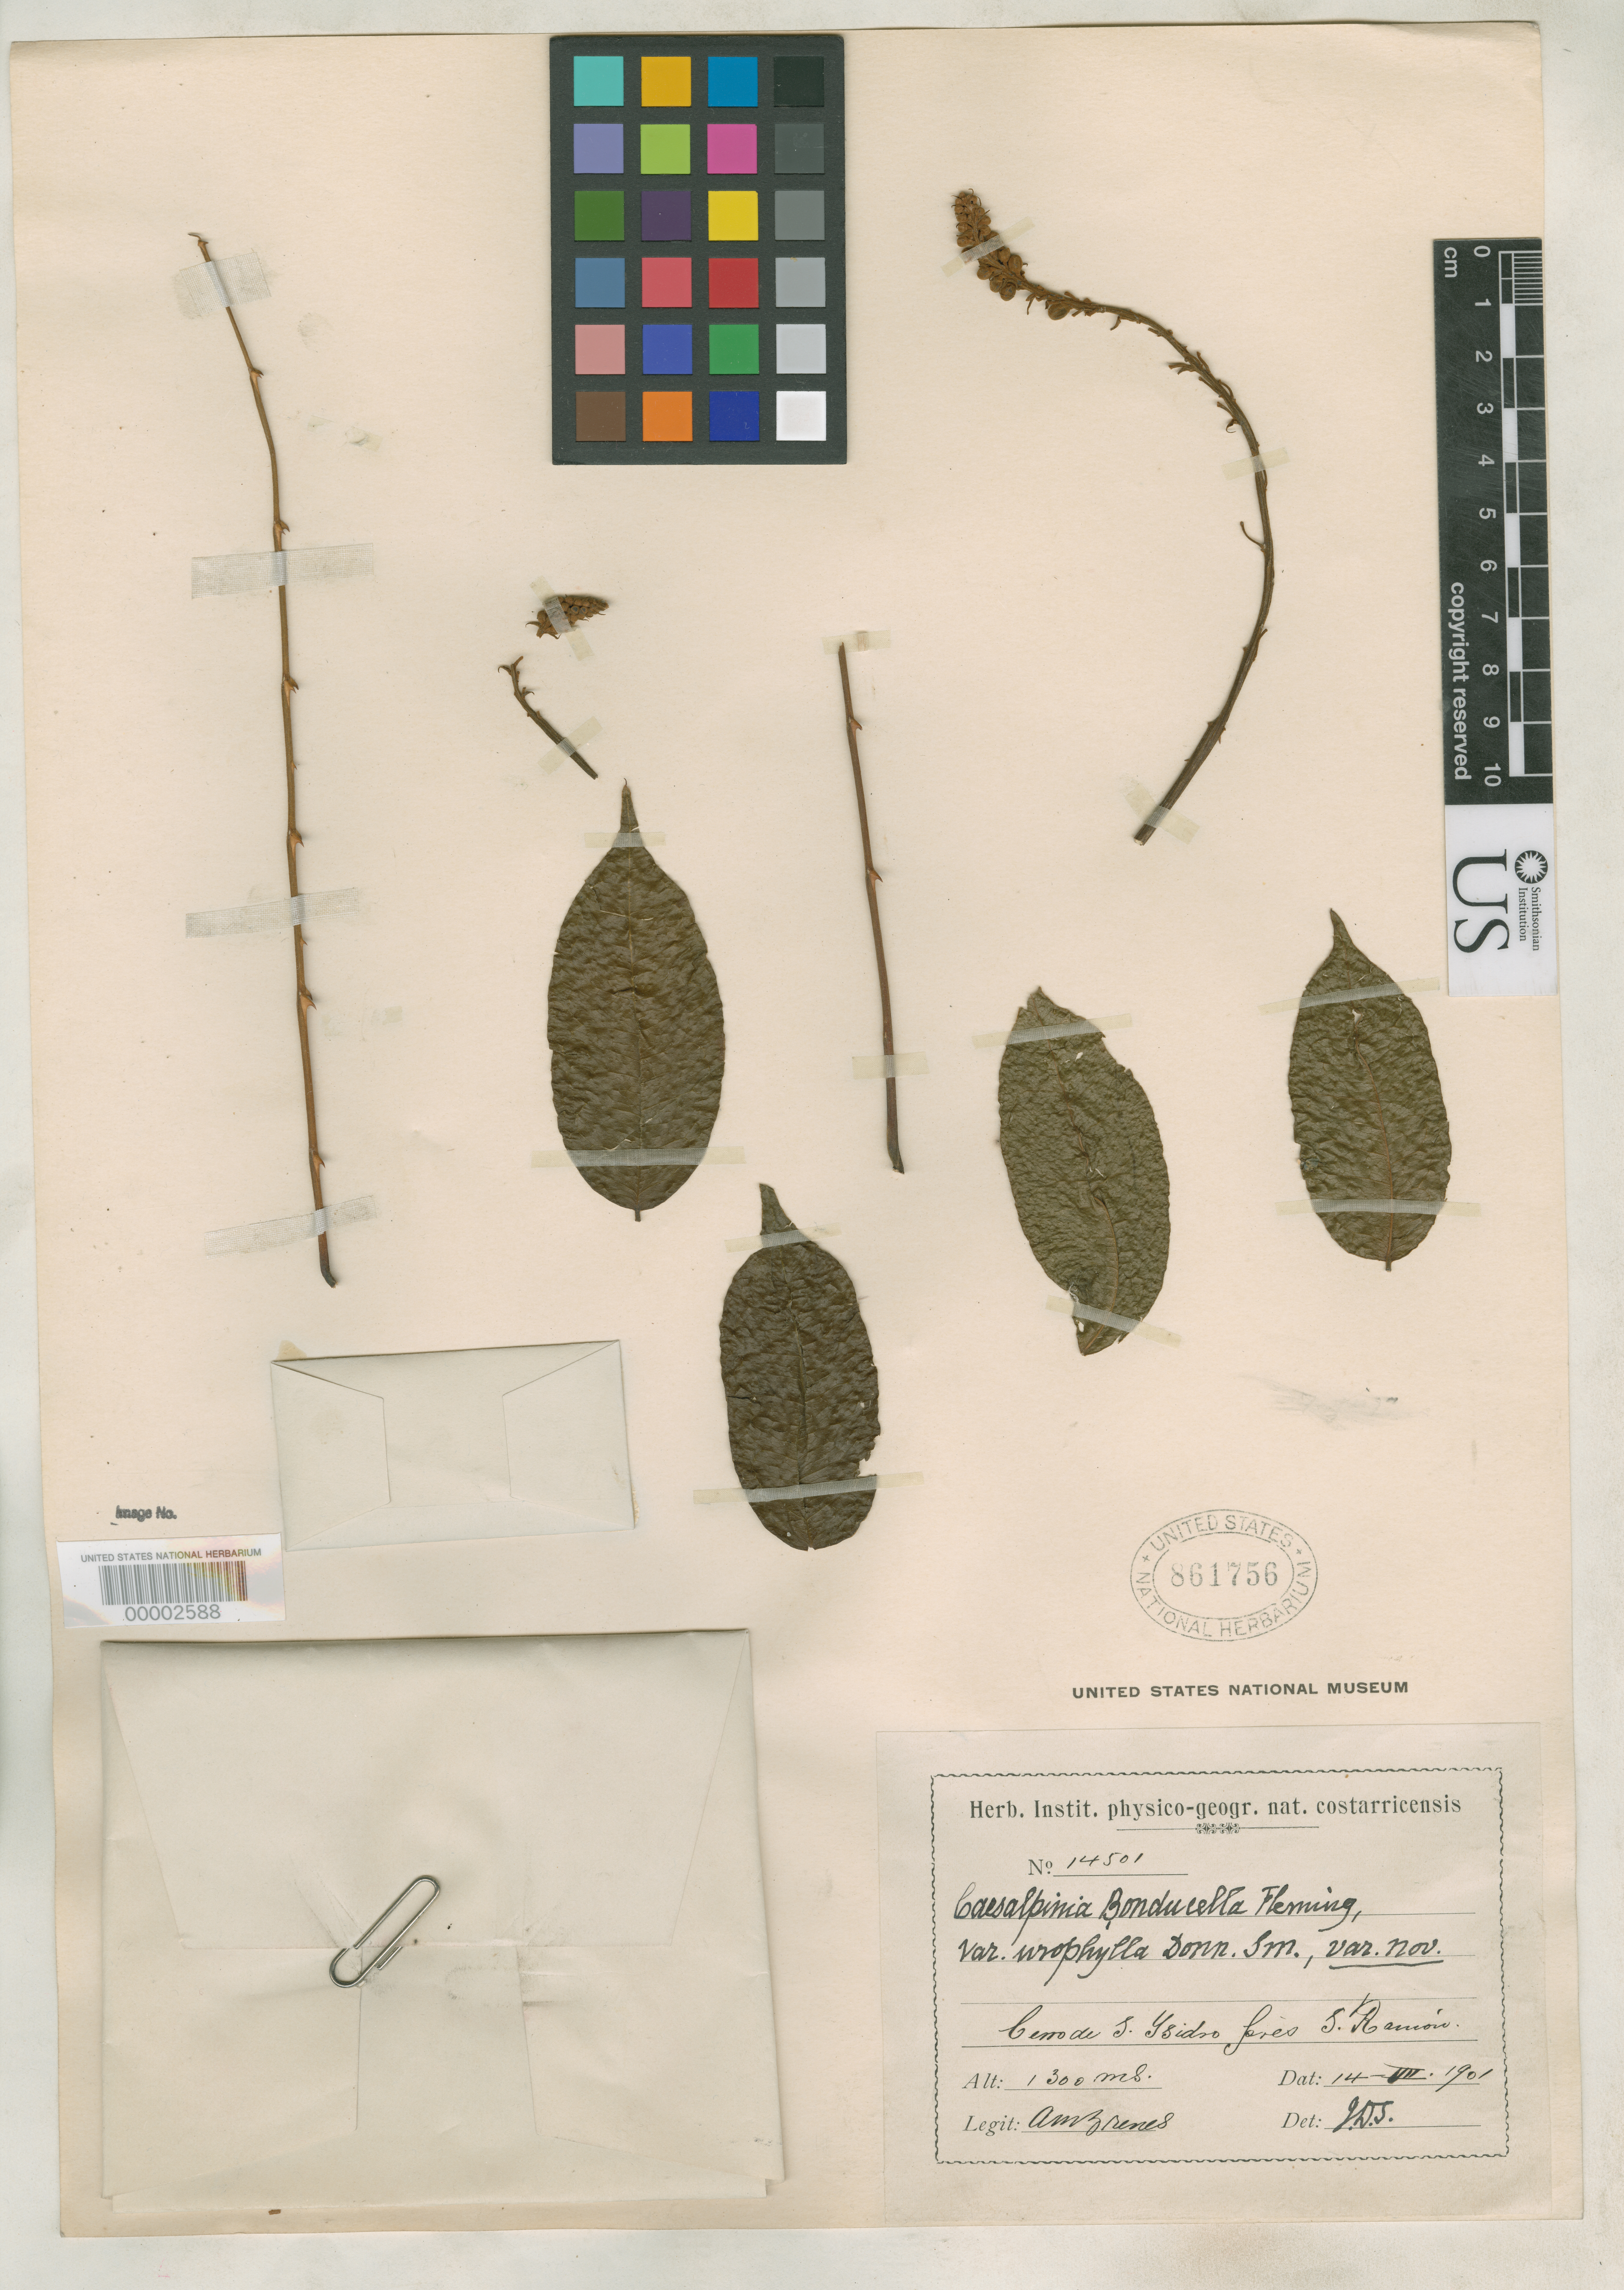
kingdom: Plantae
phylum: Tracheophyta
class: Magnoliopsida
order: Fabales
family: Fabaceae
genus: Caesalpinia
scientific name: Caesalpinia bonducella var. urophylla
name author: Donn. Sm.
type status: Holotype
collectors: A. Brenes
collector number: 14501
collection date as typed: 14 Jul 1901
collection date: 1901-07-14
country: Costa Rica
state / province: Alajuela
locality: San Isidro, prope San Ramon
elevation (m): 1300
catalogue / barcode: US 861756